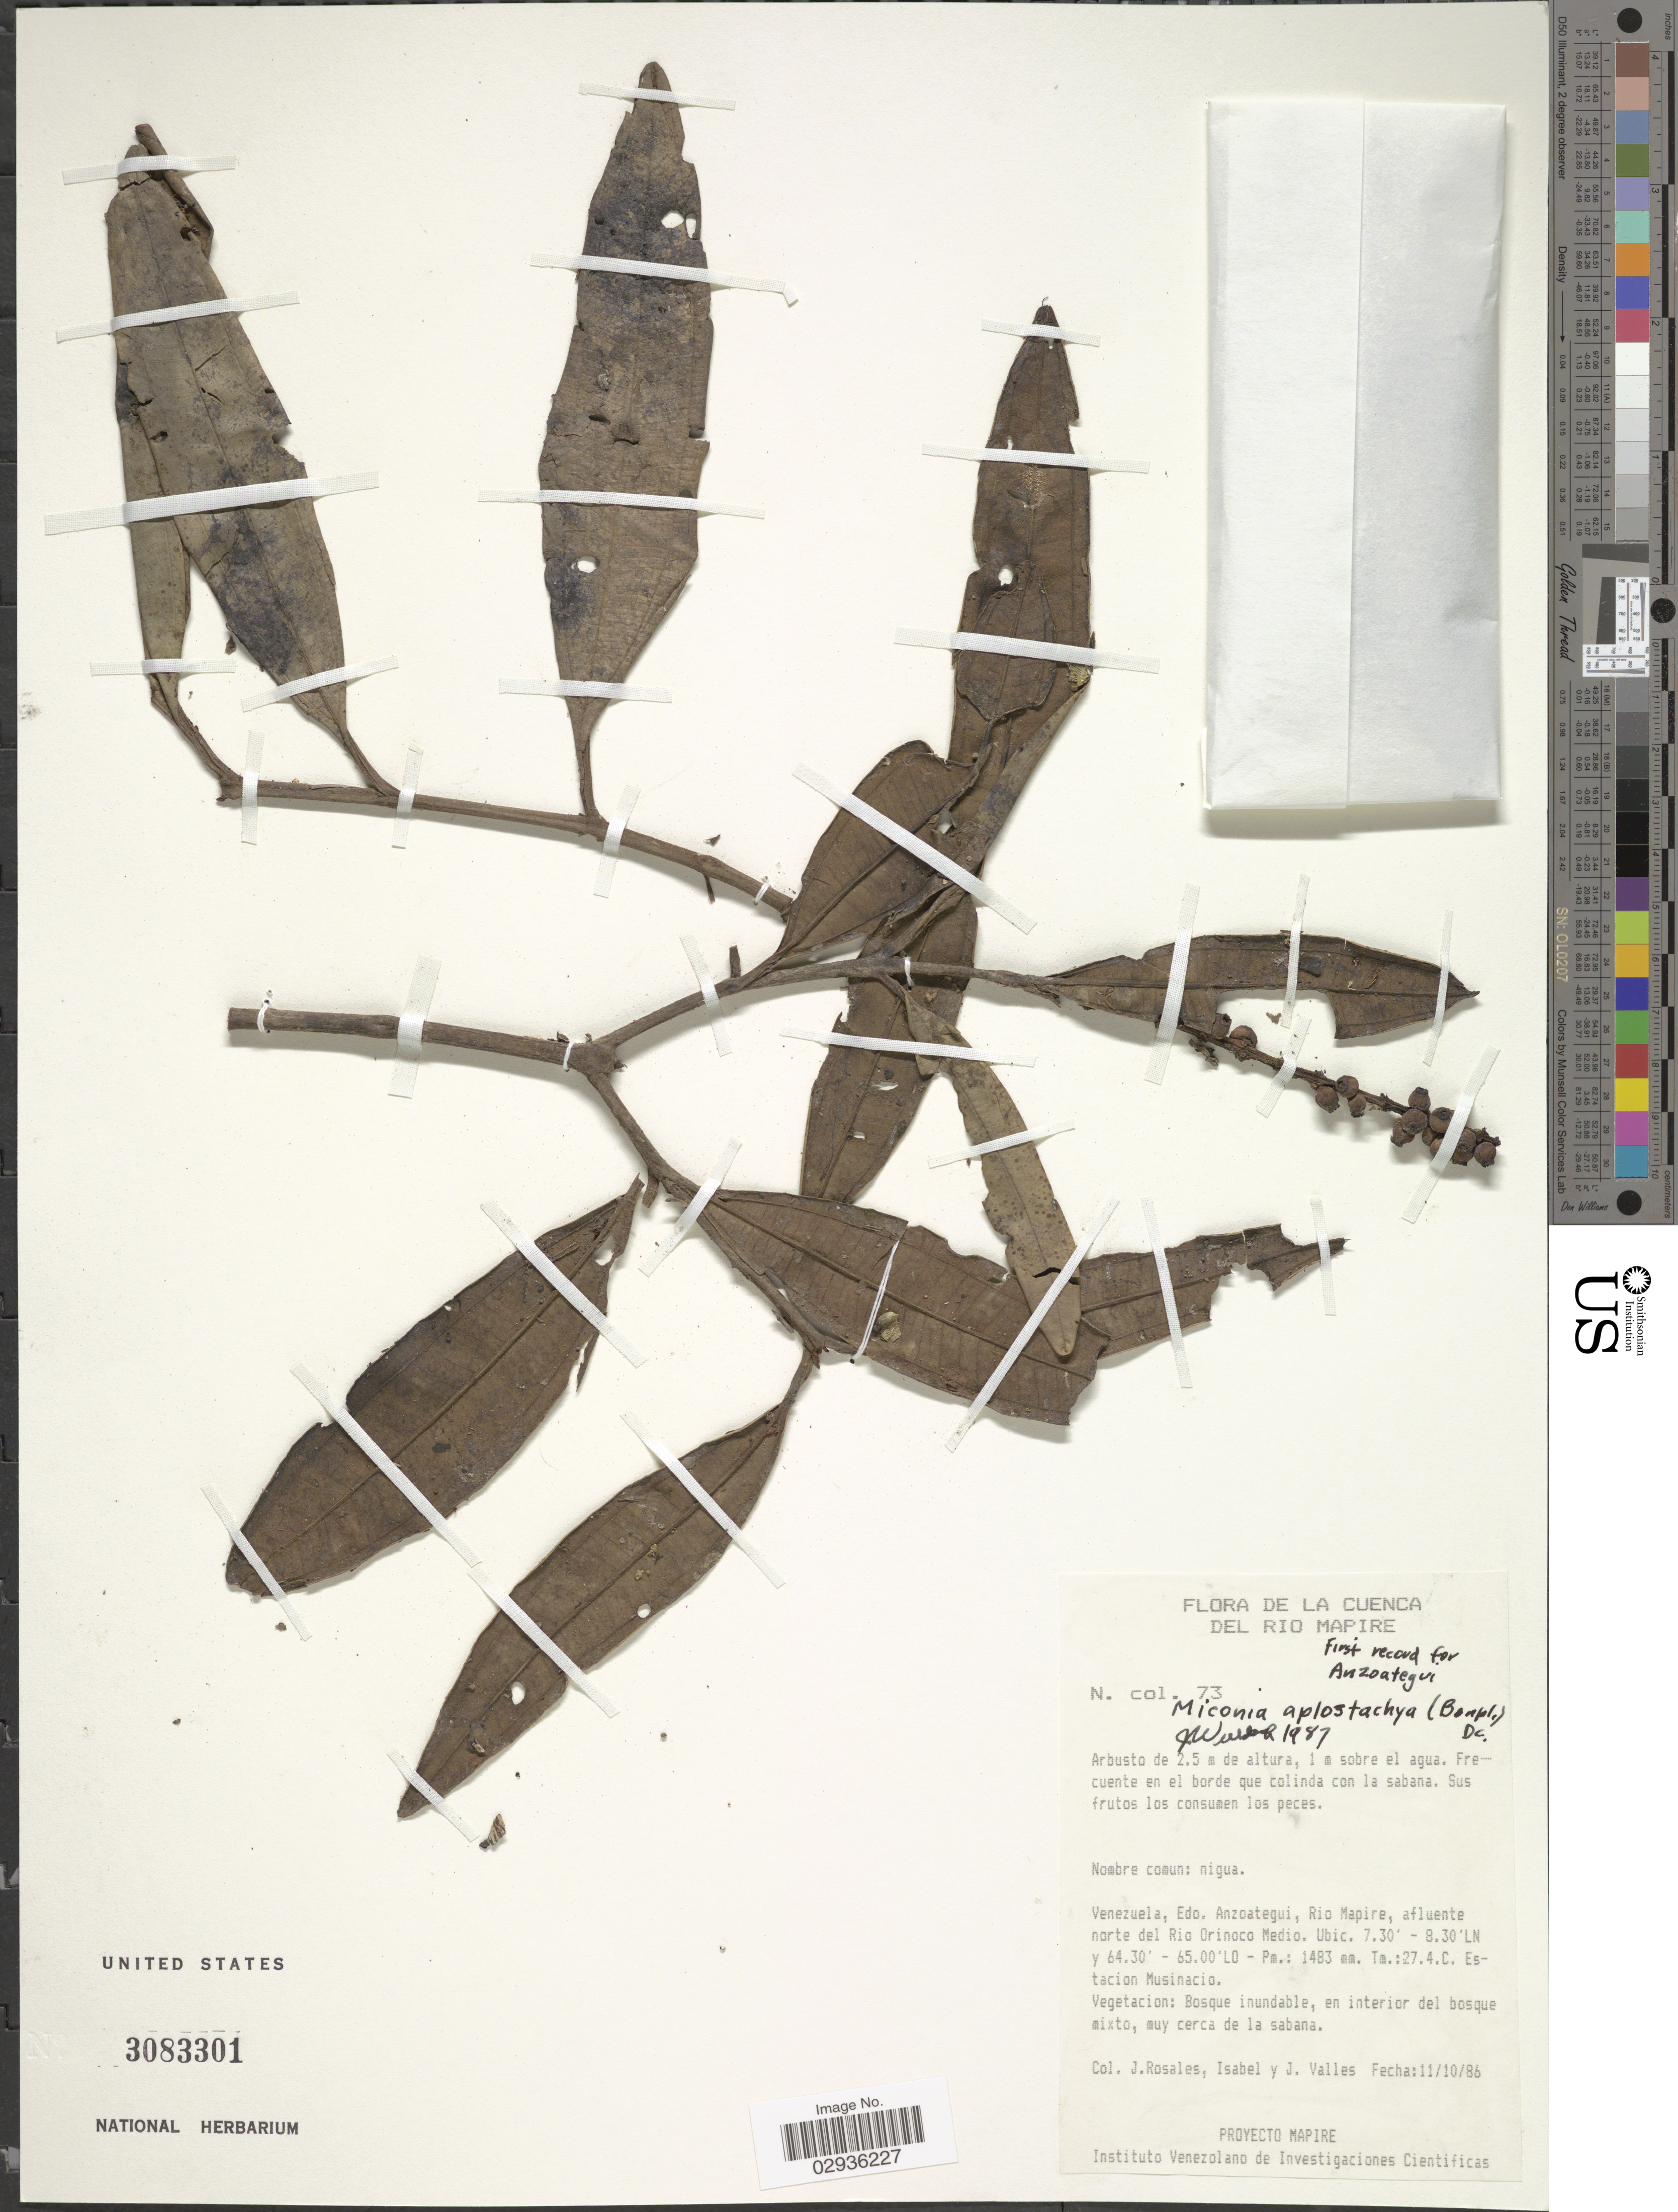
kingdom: Plantae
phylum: Tracheophyta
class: Magnoliopsida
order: Myrtales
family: Melastomataceae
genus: Miconia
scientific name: Miconia aplostachya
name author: (Bonpl.) DC.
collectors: J. Rosales, I. Valles & J. Valles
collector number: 73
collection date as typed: Transcribed d/m/y: 11/10/86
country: Venezuela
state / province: Anzoategui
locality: Rio Mapire, afluente norte del Rio Orinoco Medio. Estacion Musinacio.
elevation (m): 1483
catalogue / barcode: US 3083301